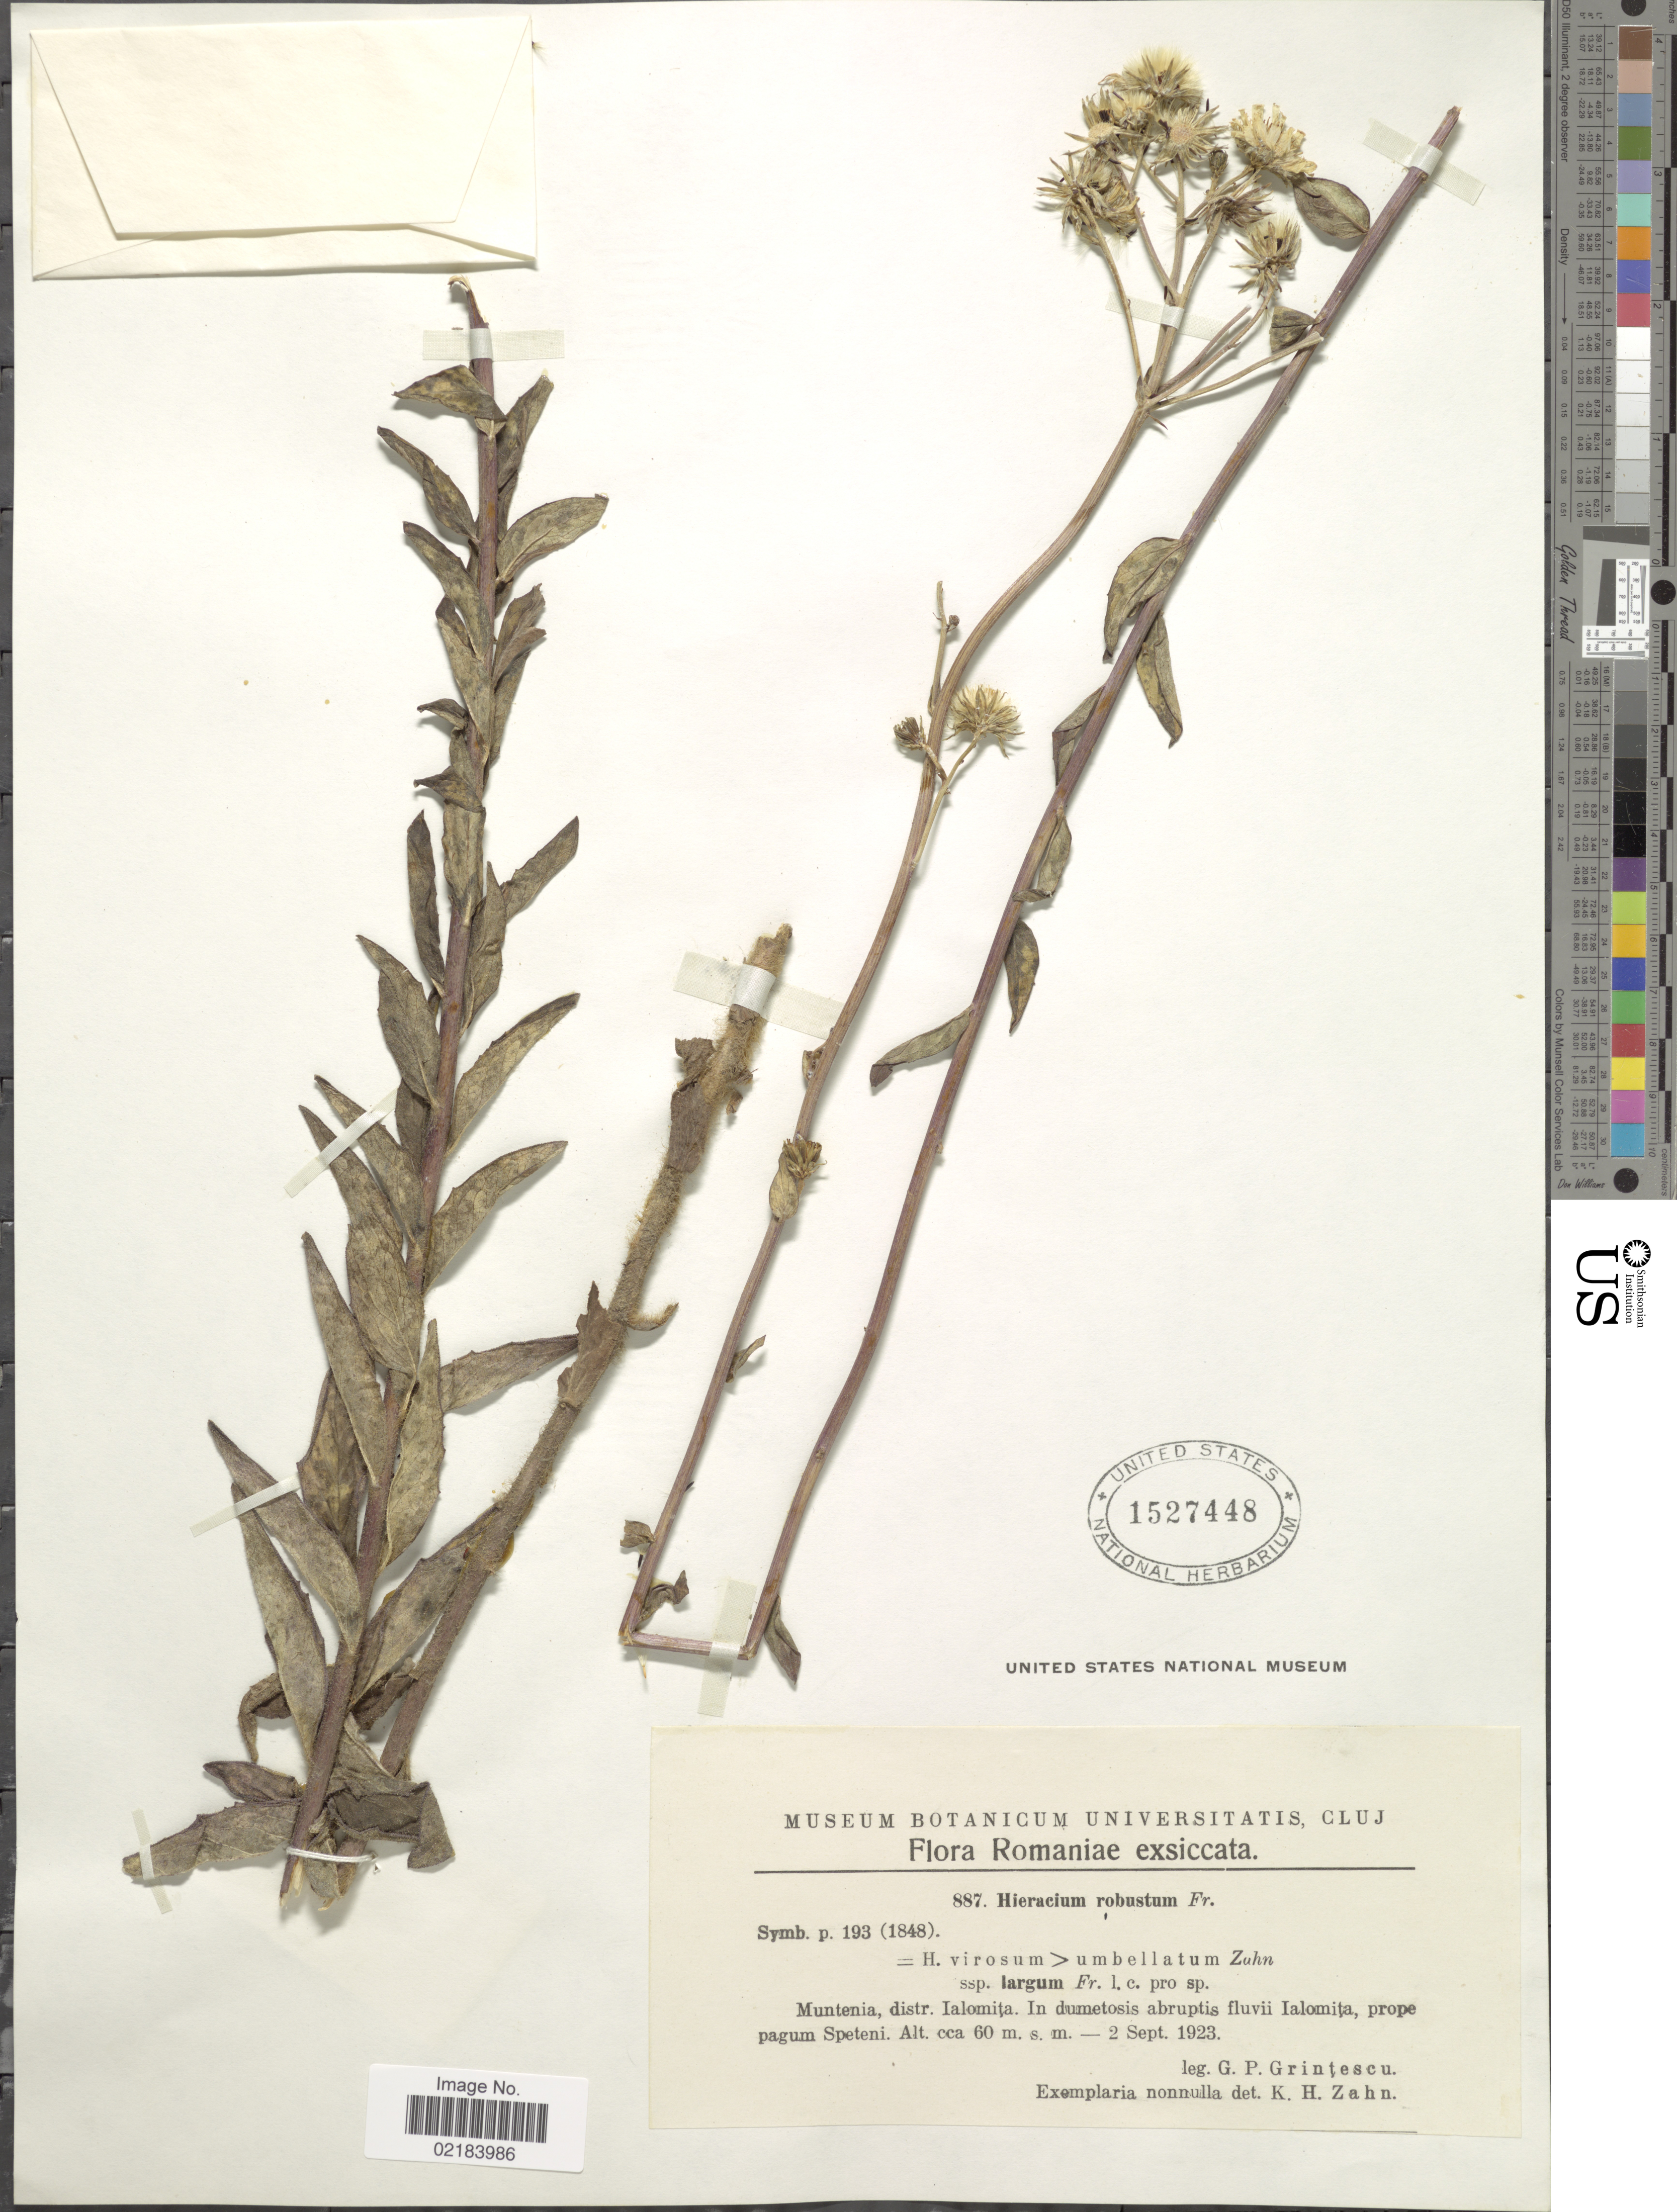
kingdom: Plantae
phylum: Tracheophyta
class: Magnoliopsida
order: Asterales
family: Asteraceae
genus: Hieracium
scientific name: Hieracium robustum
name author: Fr.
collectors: G. Grintescu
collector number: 887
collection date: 1923-09-02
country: Romania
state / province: Ialomita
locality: Muntenia, fluvii Ialomita, prope pagum Speteni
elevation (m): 60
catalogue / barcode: US 1527448